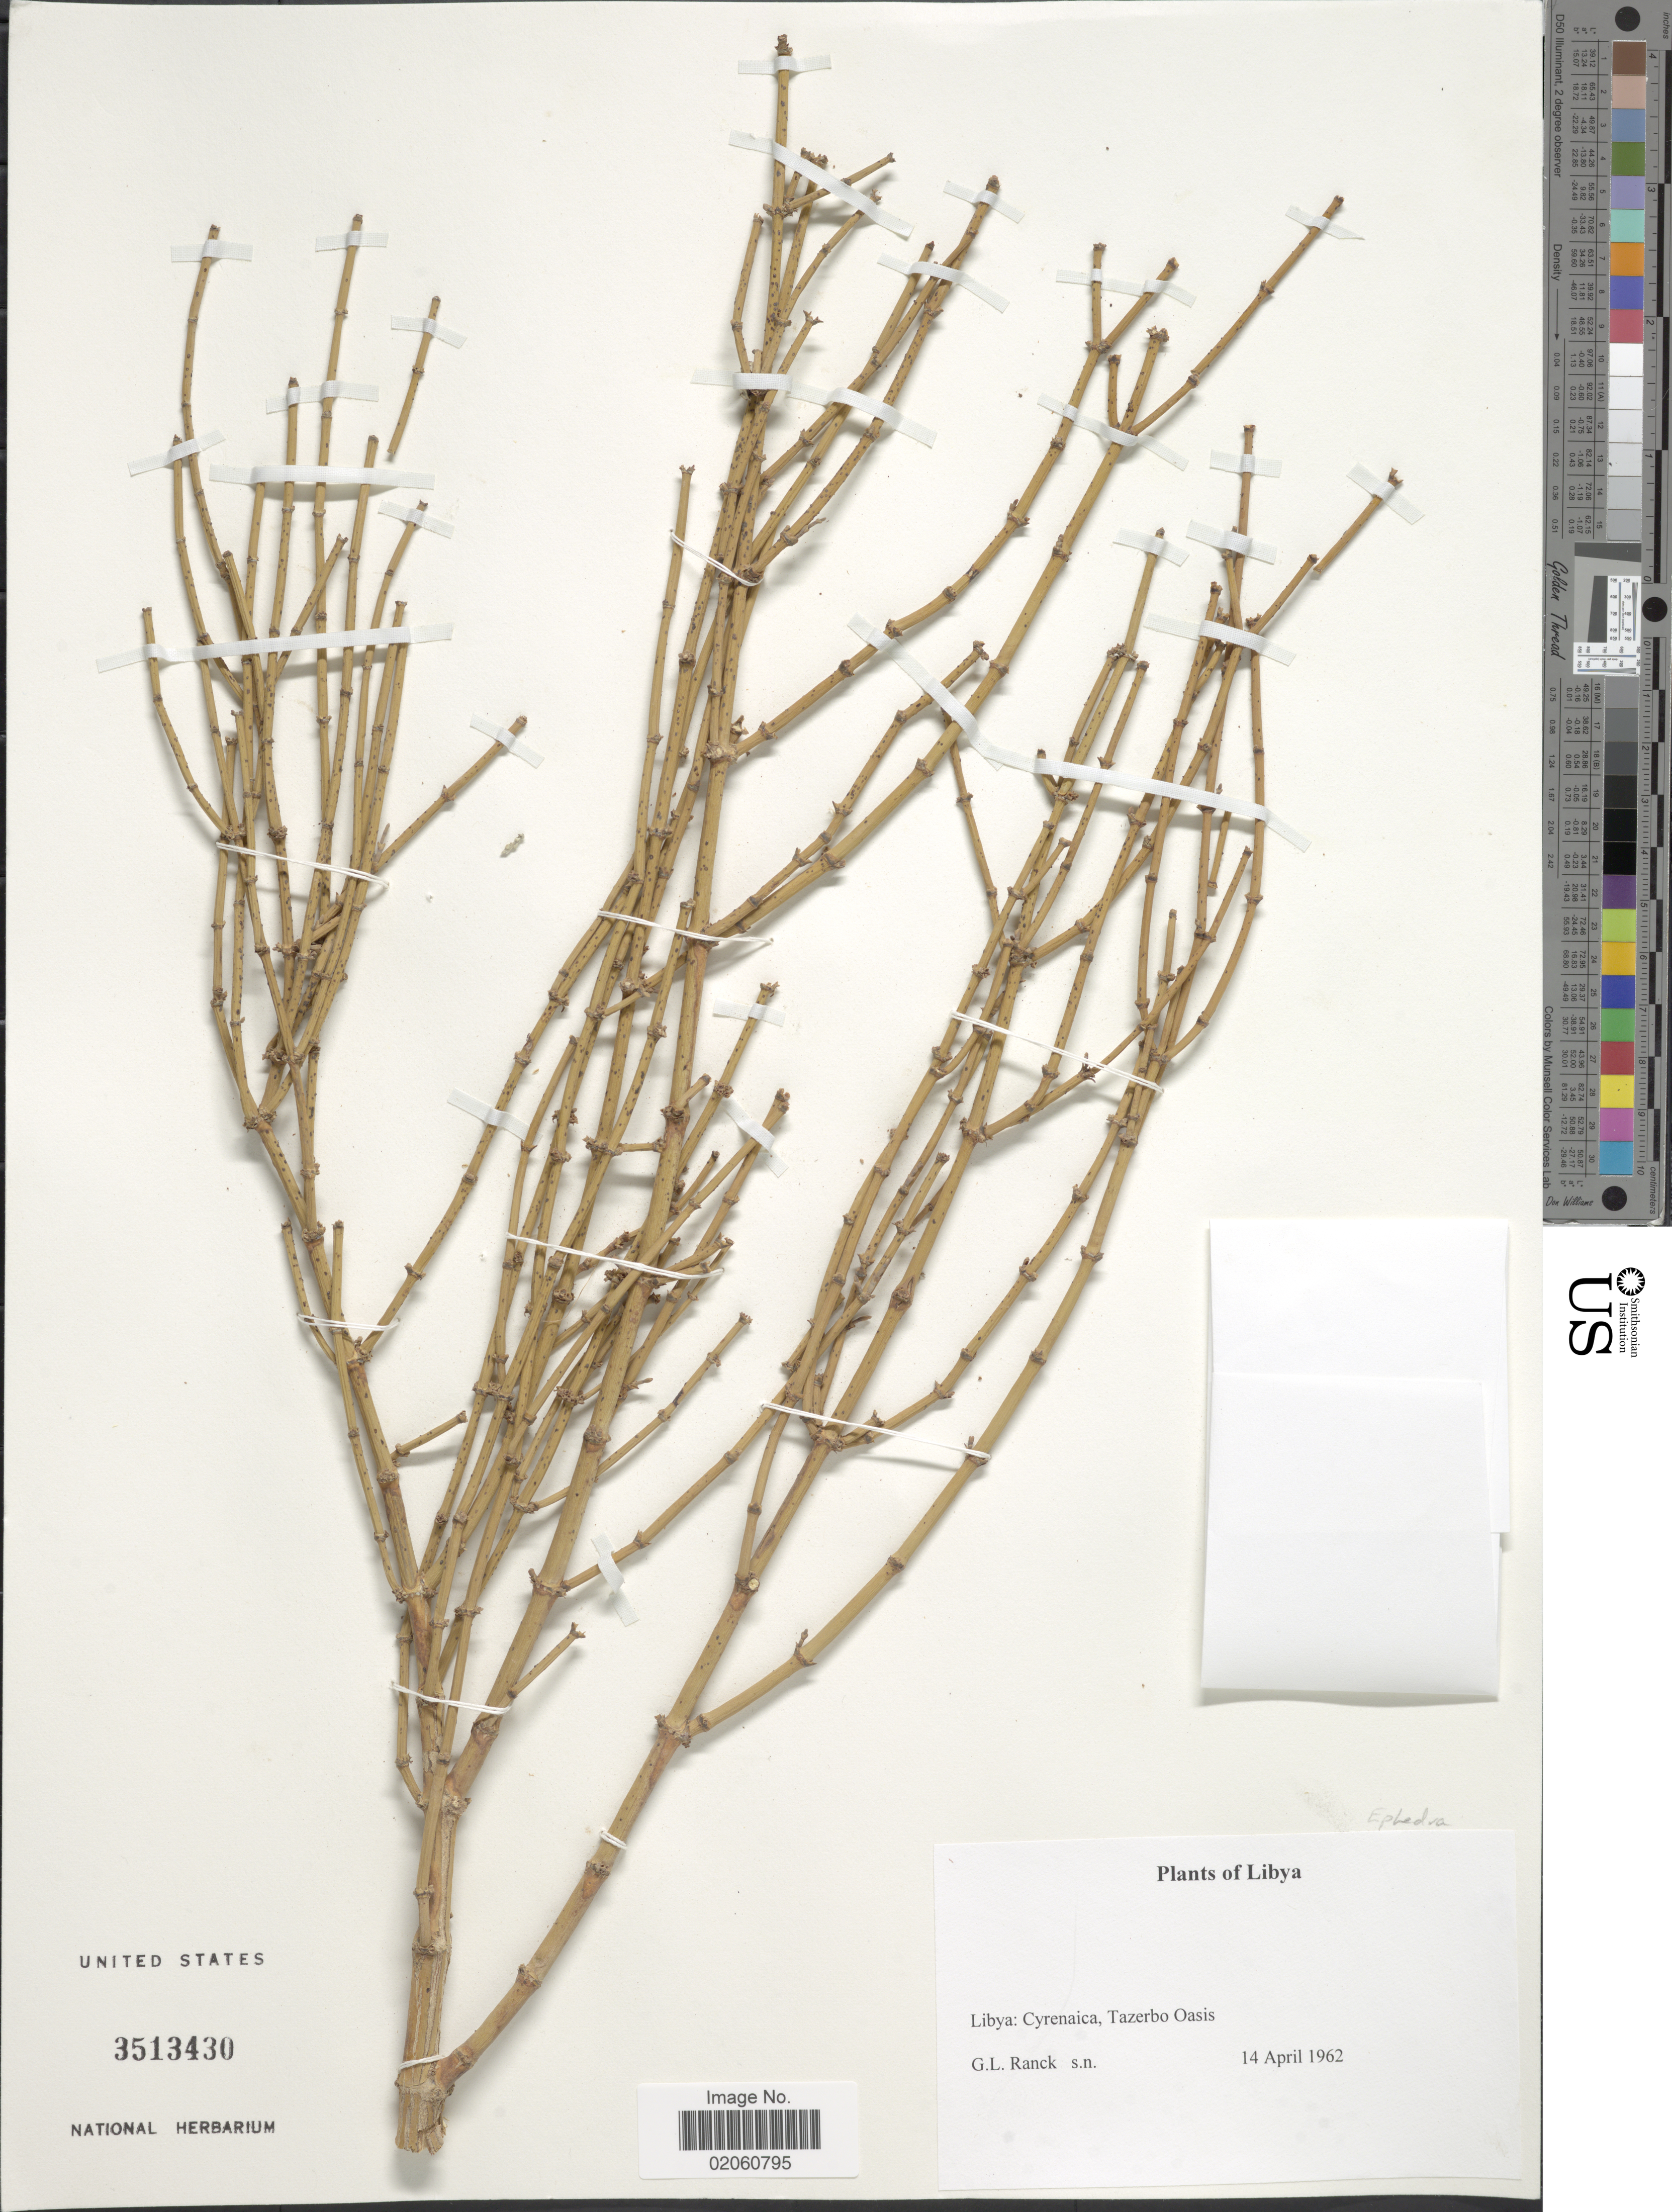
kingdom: Plantae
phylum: Tracheophyta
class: Gnetopsida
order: Ephedrales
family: Ephedraceae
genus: Ephedra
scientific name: Ephedra sp.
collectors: G. Ranck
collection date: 1962-04-14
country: Libya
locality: Cyrenaica, Tazerbo Oasis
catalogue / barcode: US 3513430